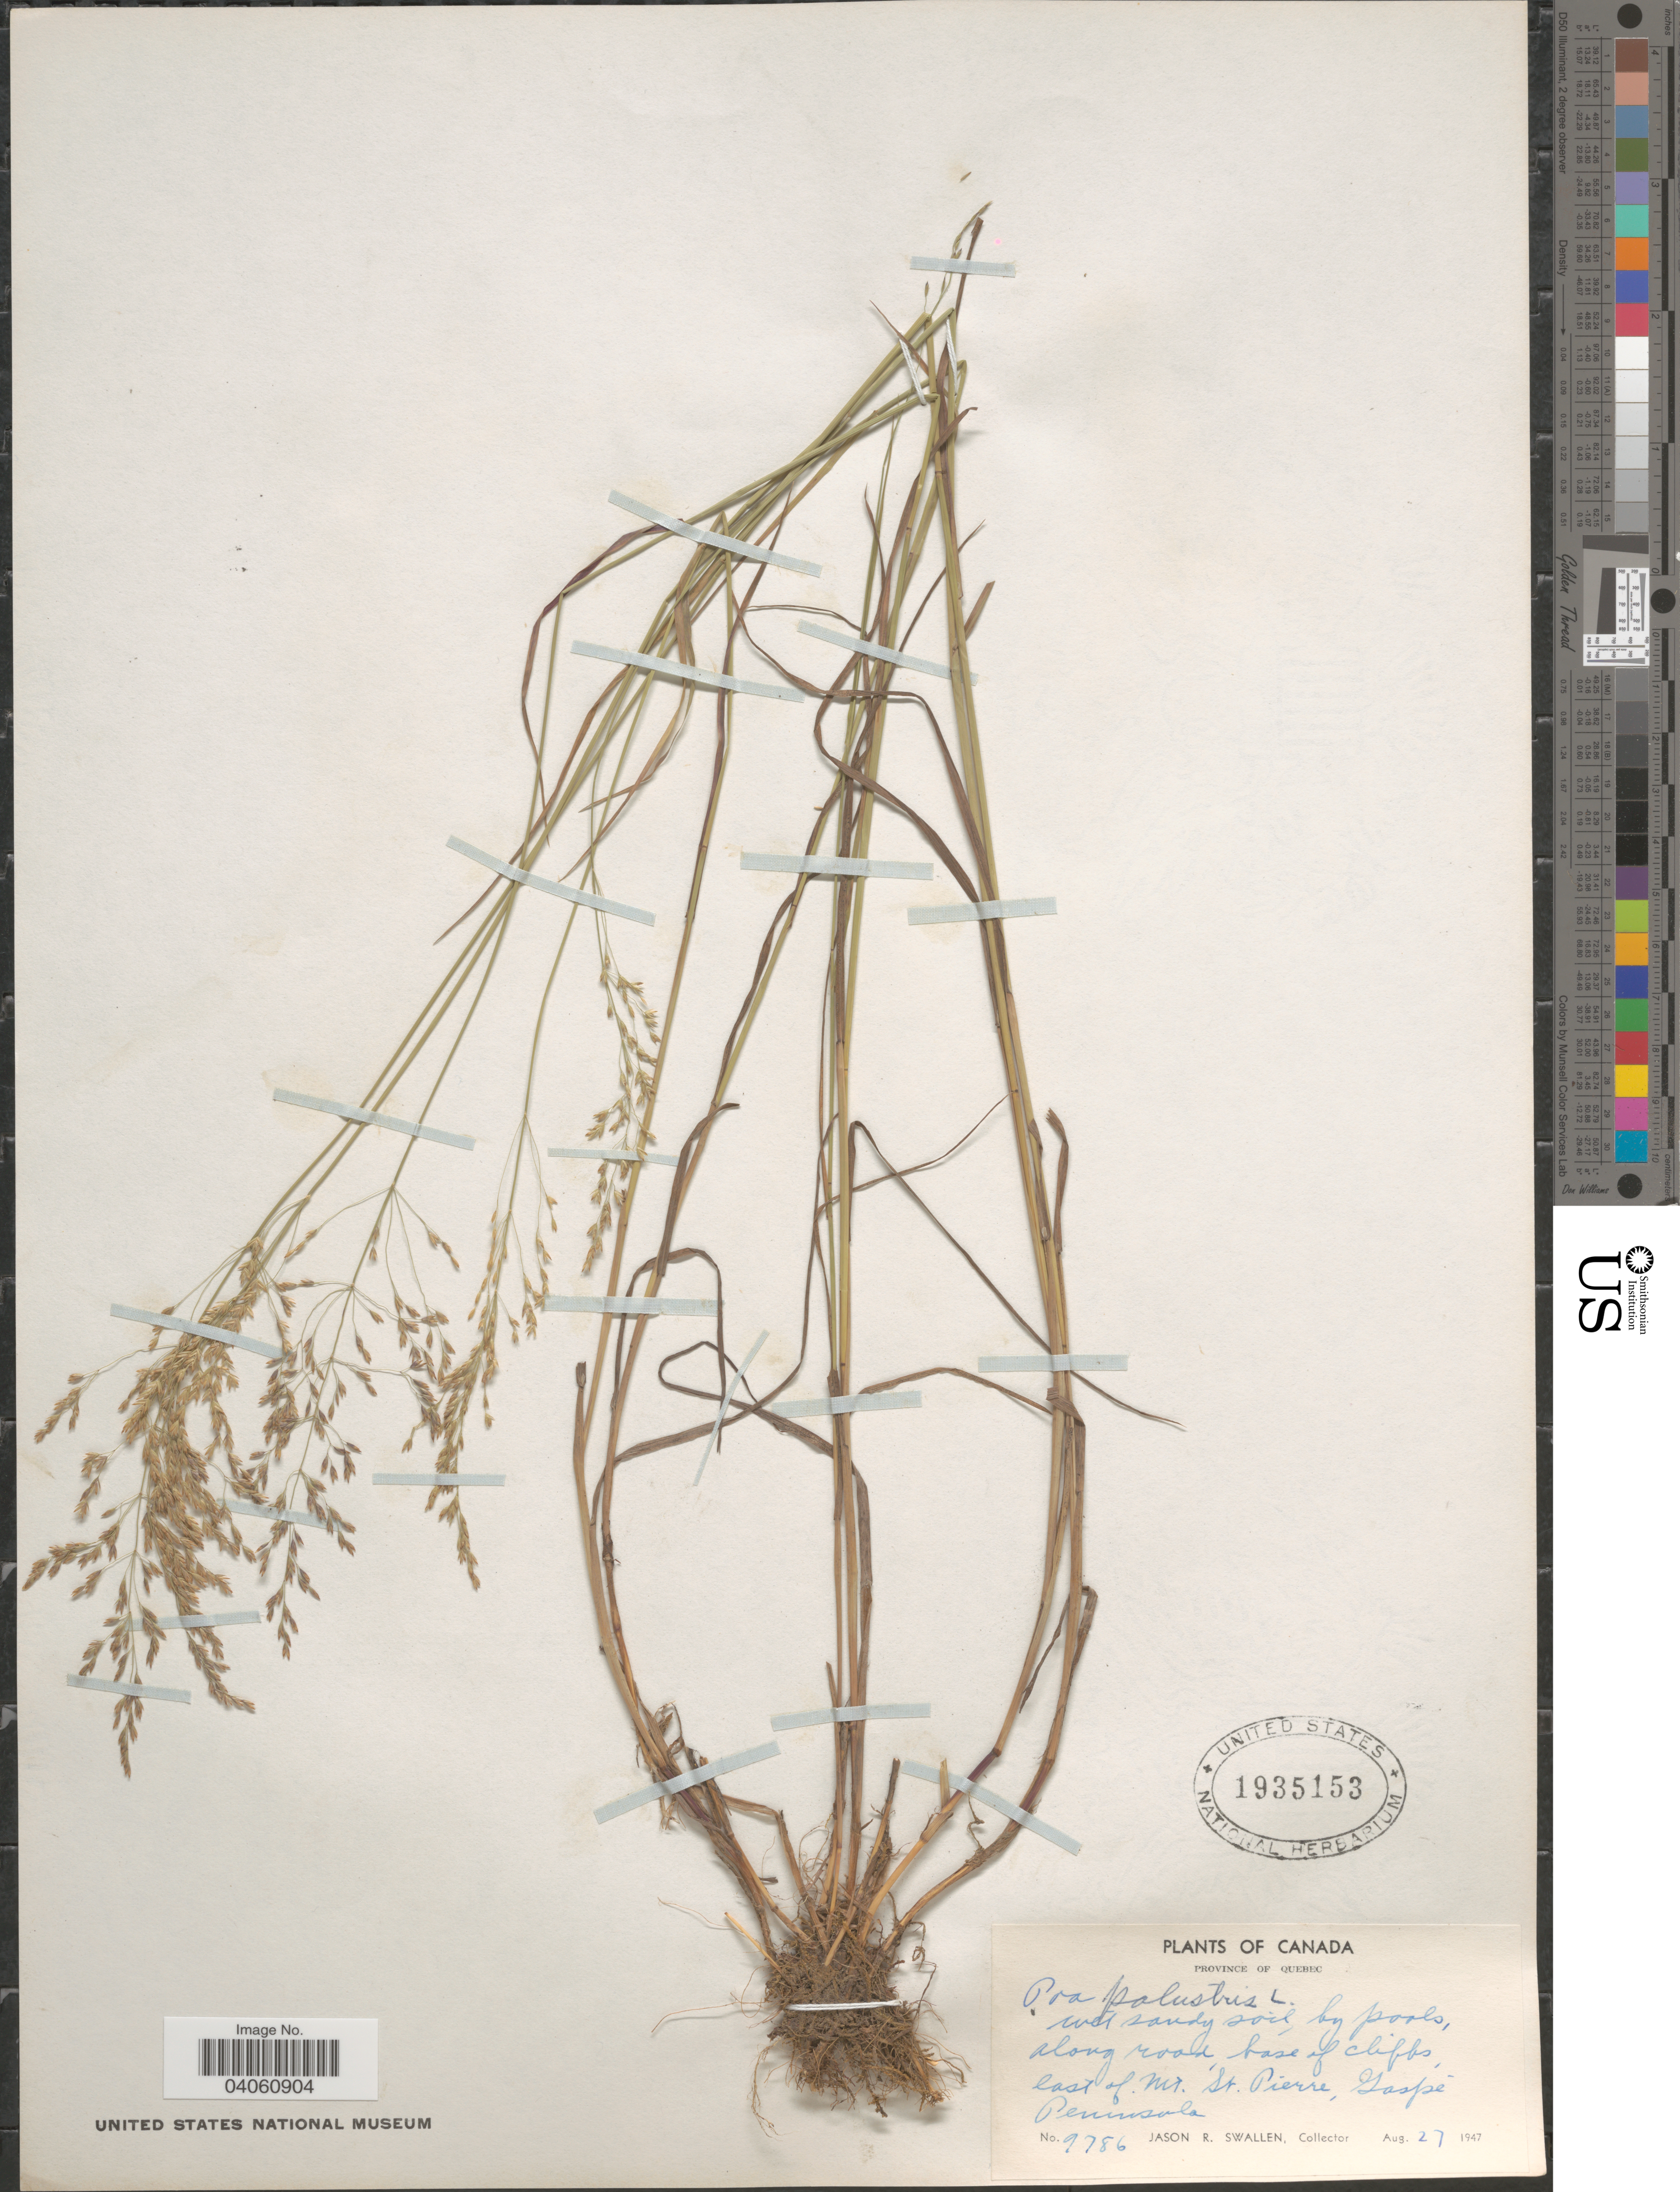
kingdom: Plantae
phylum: Tracheophyta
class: Liliopsida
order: Poales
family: Poaceae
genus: Poa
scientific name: Poa palustris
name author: L.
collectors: J. R. Swallen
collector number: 9786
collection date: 1947-08-27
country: Canada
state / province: Quebec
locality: Along road, base of cliffs, east of Mt. St. Pierre, Gaspé Peninsula.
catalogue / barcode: US 1935153